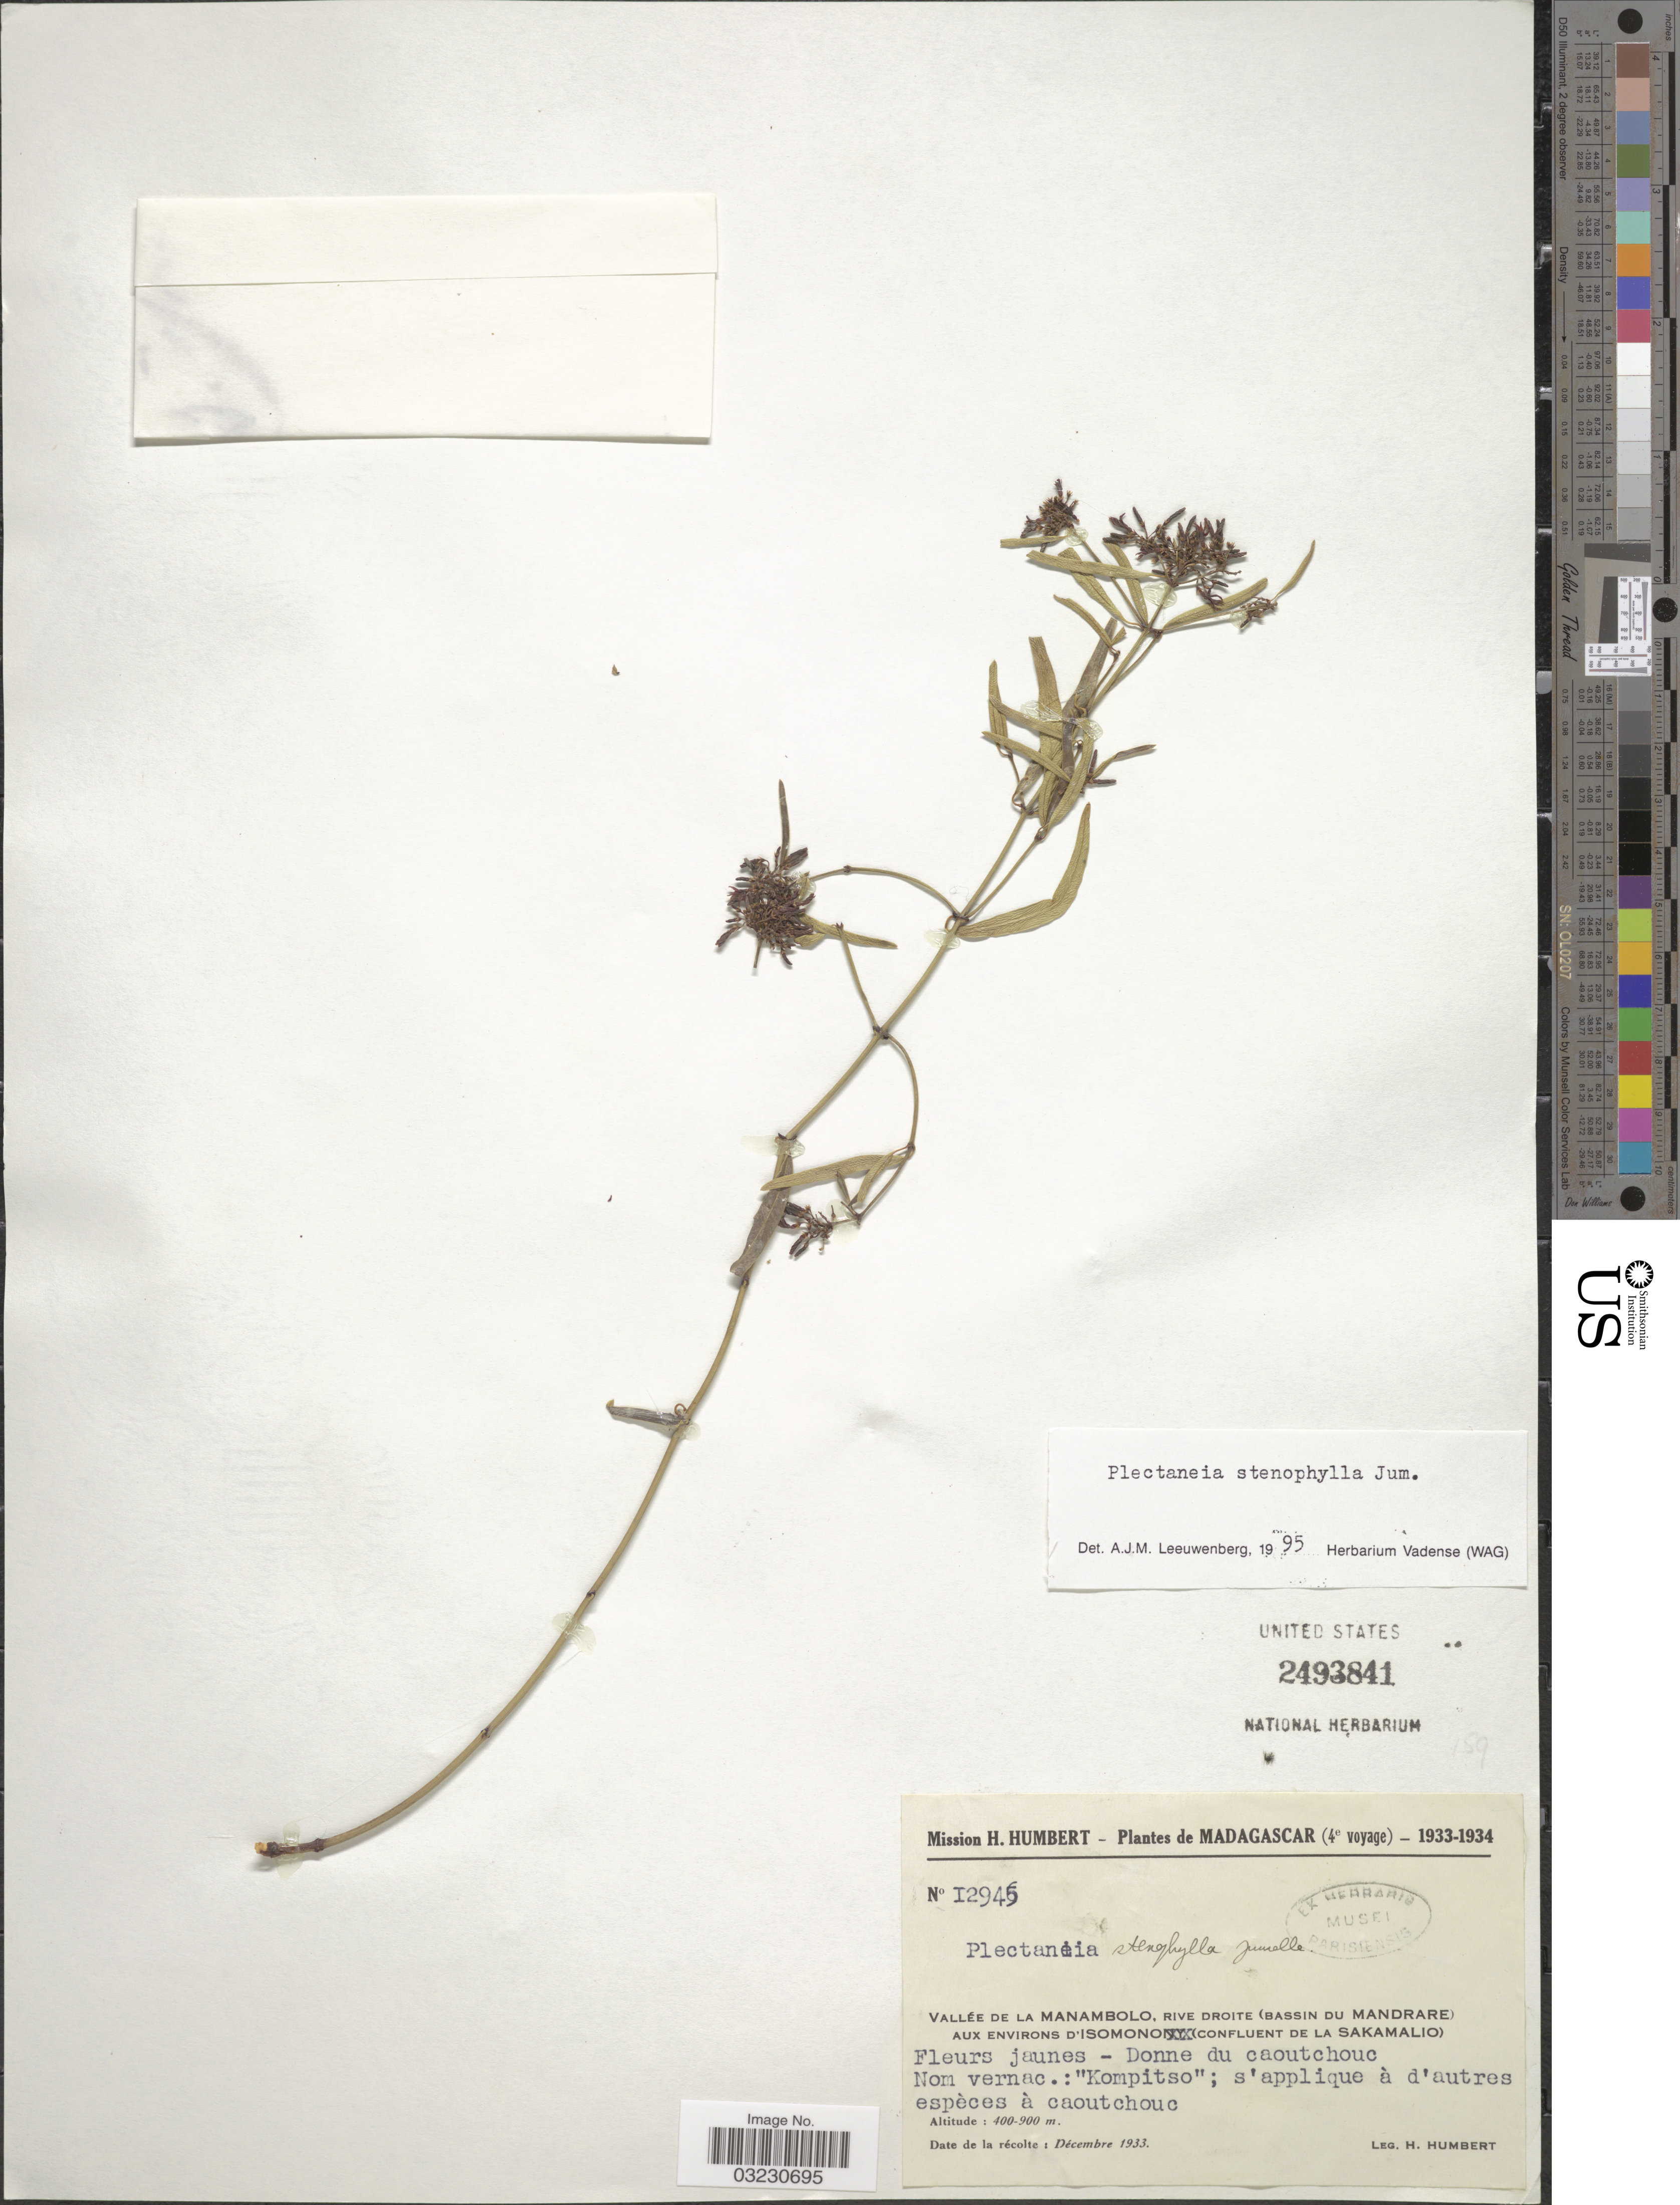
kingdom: Plantae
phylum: Tracheophyta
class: Magnoliopsida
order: Gentianales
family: Apocynaceae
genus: Plectaneia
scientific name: Plectaneia stenophylla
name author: Jum.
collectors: H. Humbert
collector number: I2945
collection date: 1933-12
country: Madagascar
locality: Vallée de La Manambolo, Rive Droite (Bassin du Mandrade), Aux environs d'Isomono (Confluent de La Sakamalio).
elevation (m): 400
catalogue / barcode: US 2493841